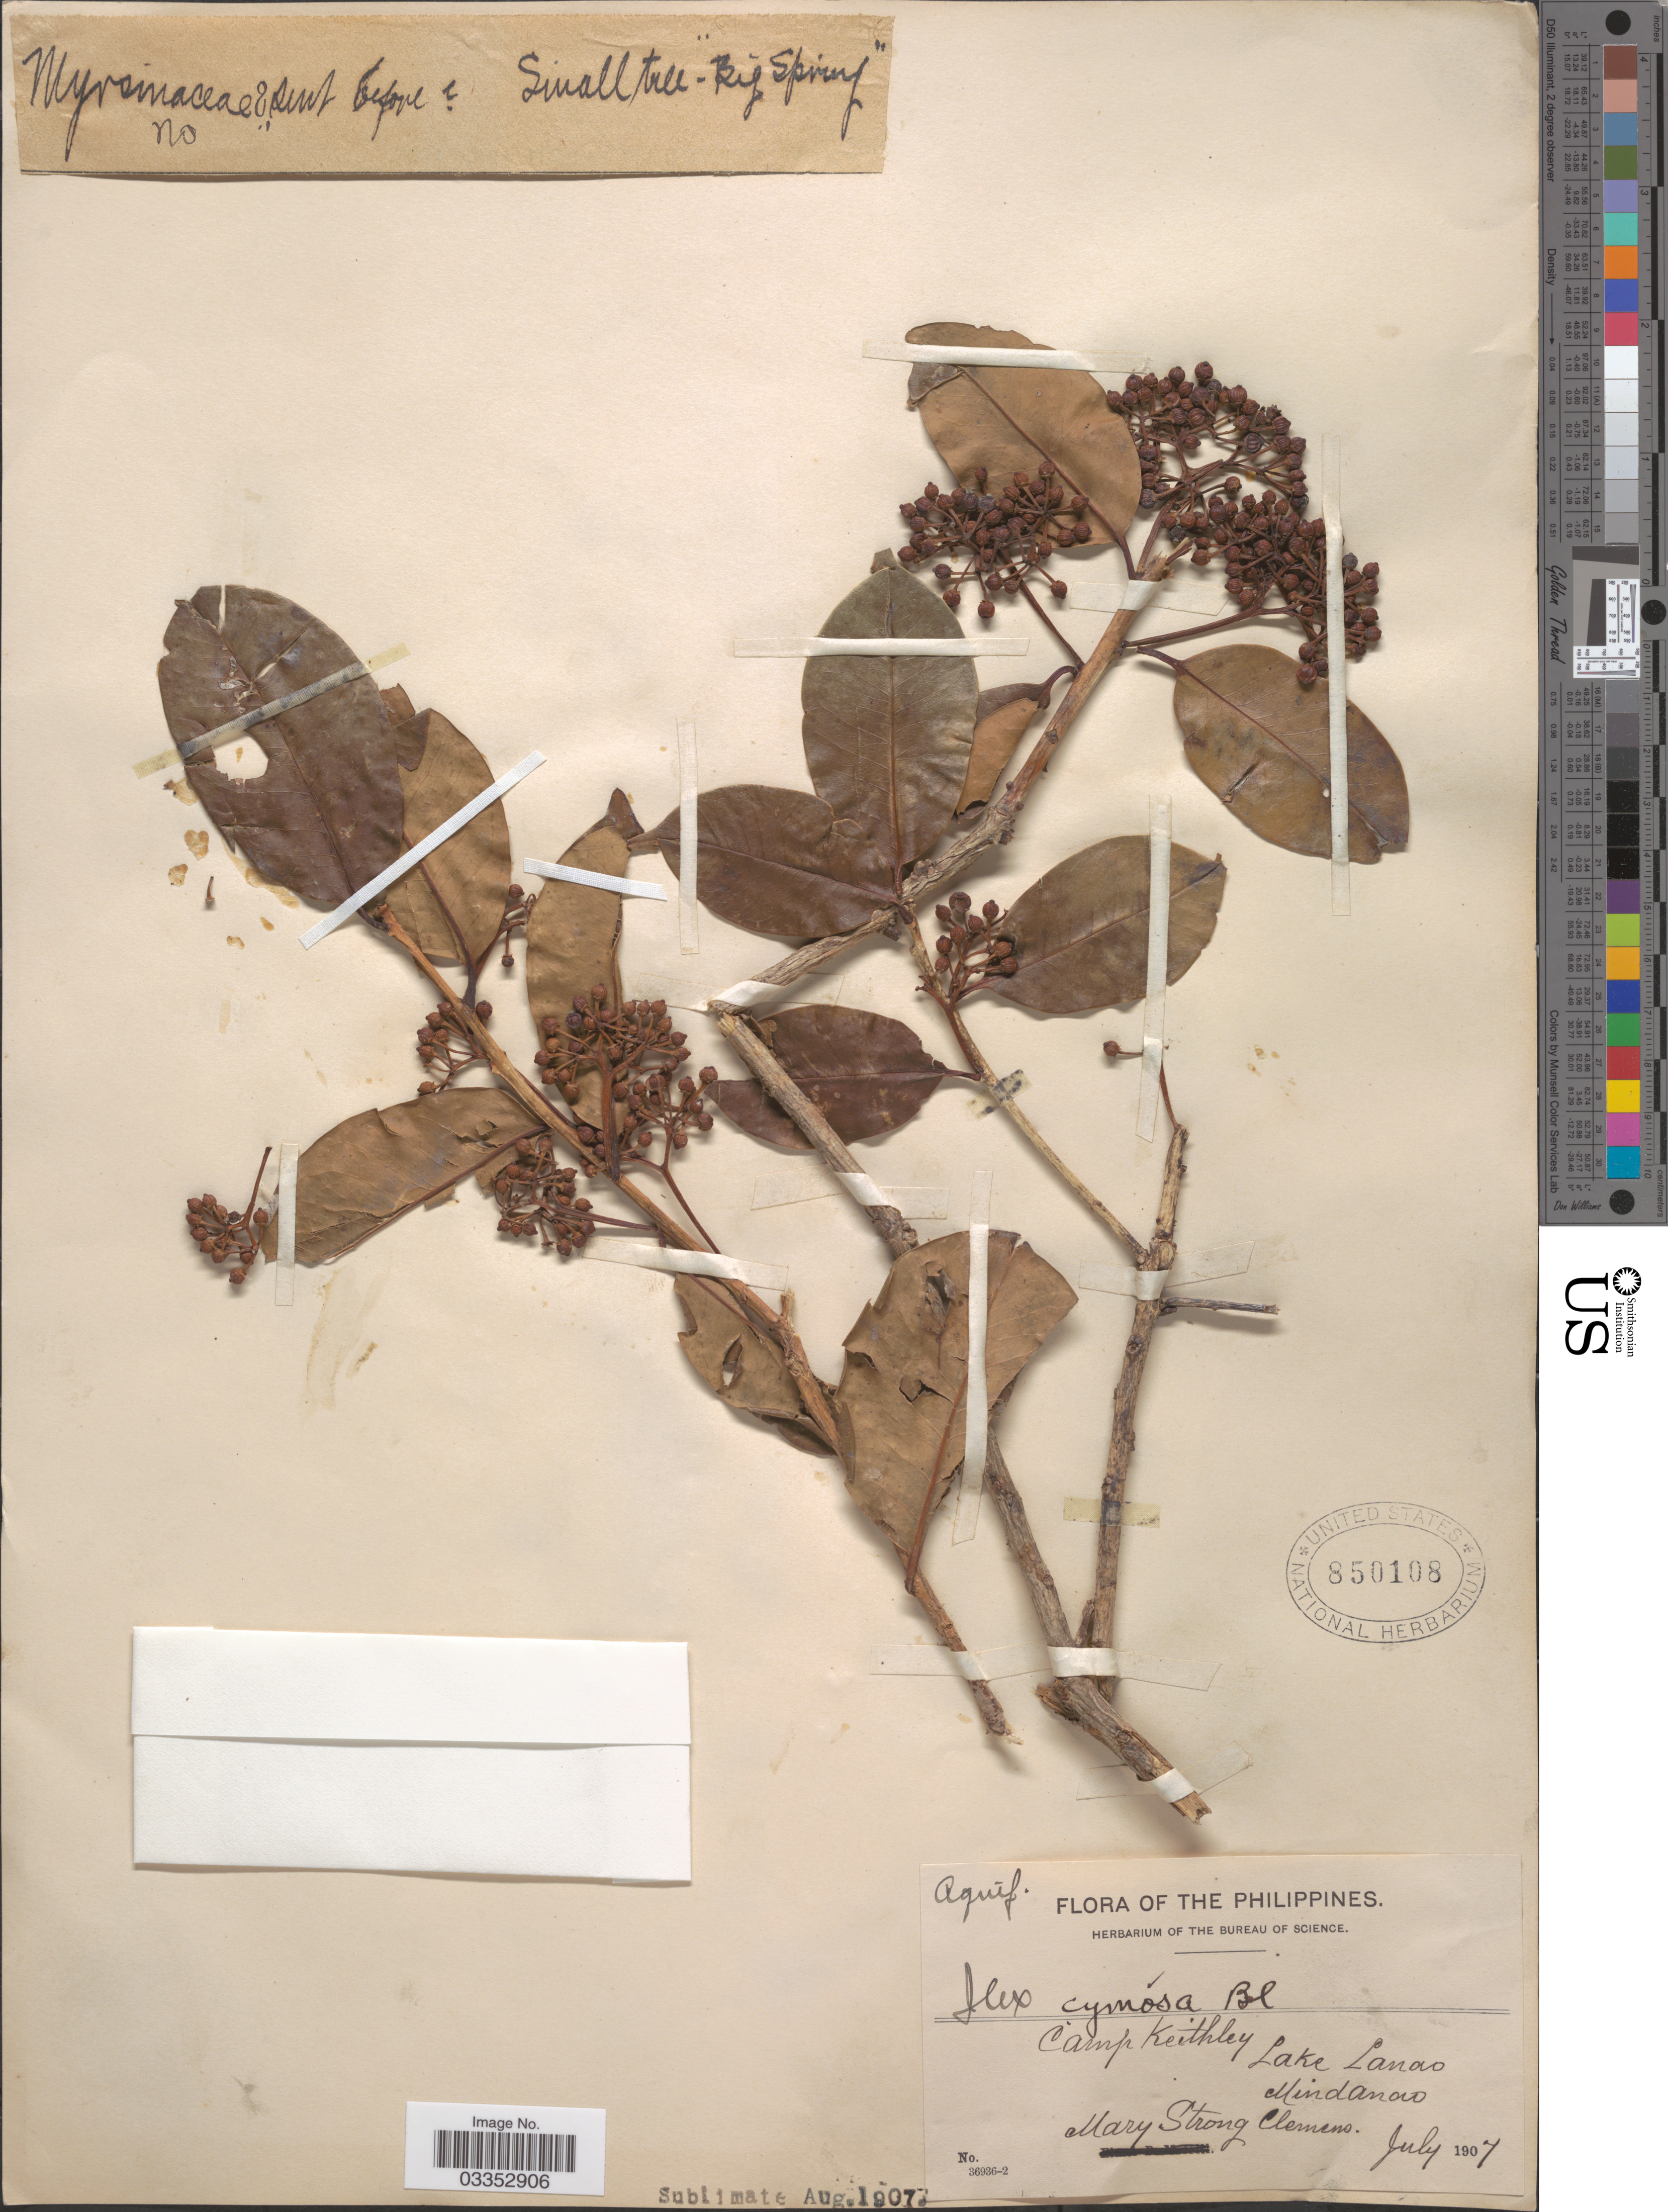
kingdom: Plantae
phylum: Tracheophyta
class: Magnoliopsida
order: Aquifoliales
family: Aquifoliaceae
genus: Ilex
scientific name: Ilex cymosa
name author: Blume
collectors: M. S. Clemens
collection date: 1907-07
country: Philippines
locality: Camp Keithley, Lake Lanao, Mindanao.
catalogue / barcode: US 850108